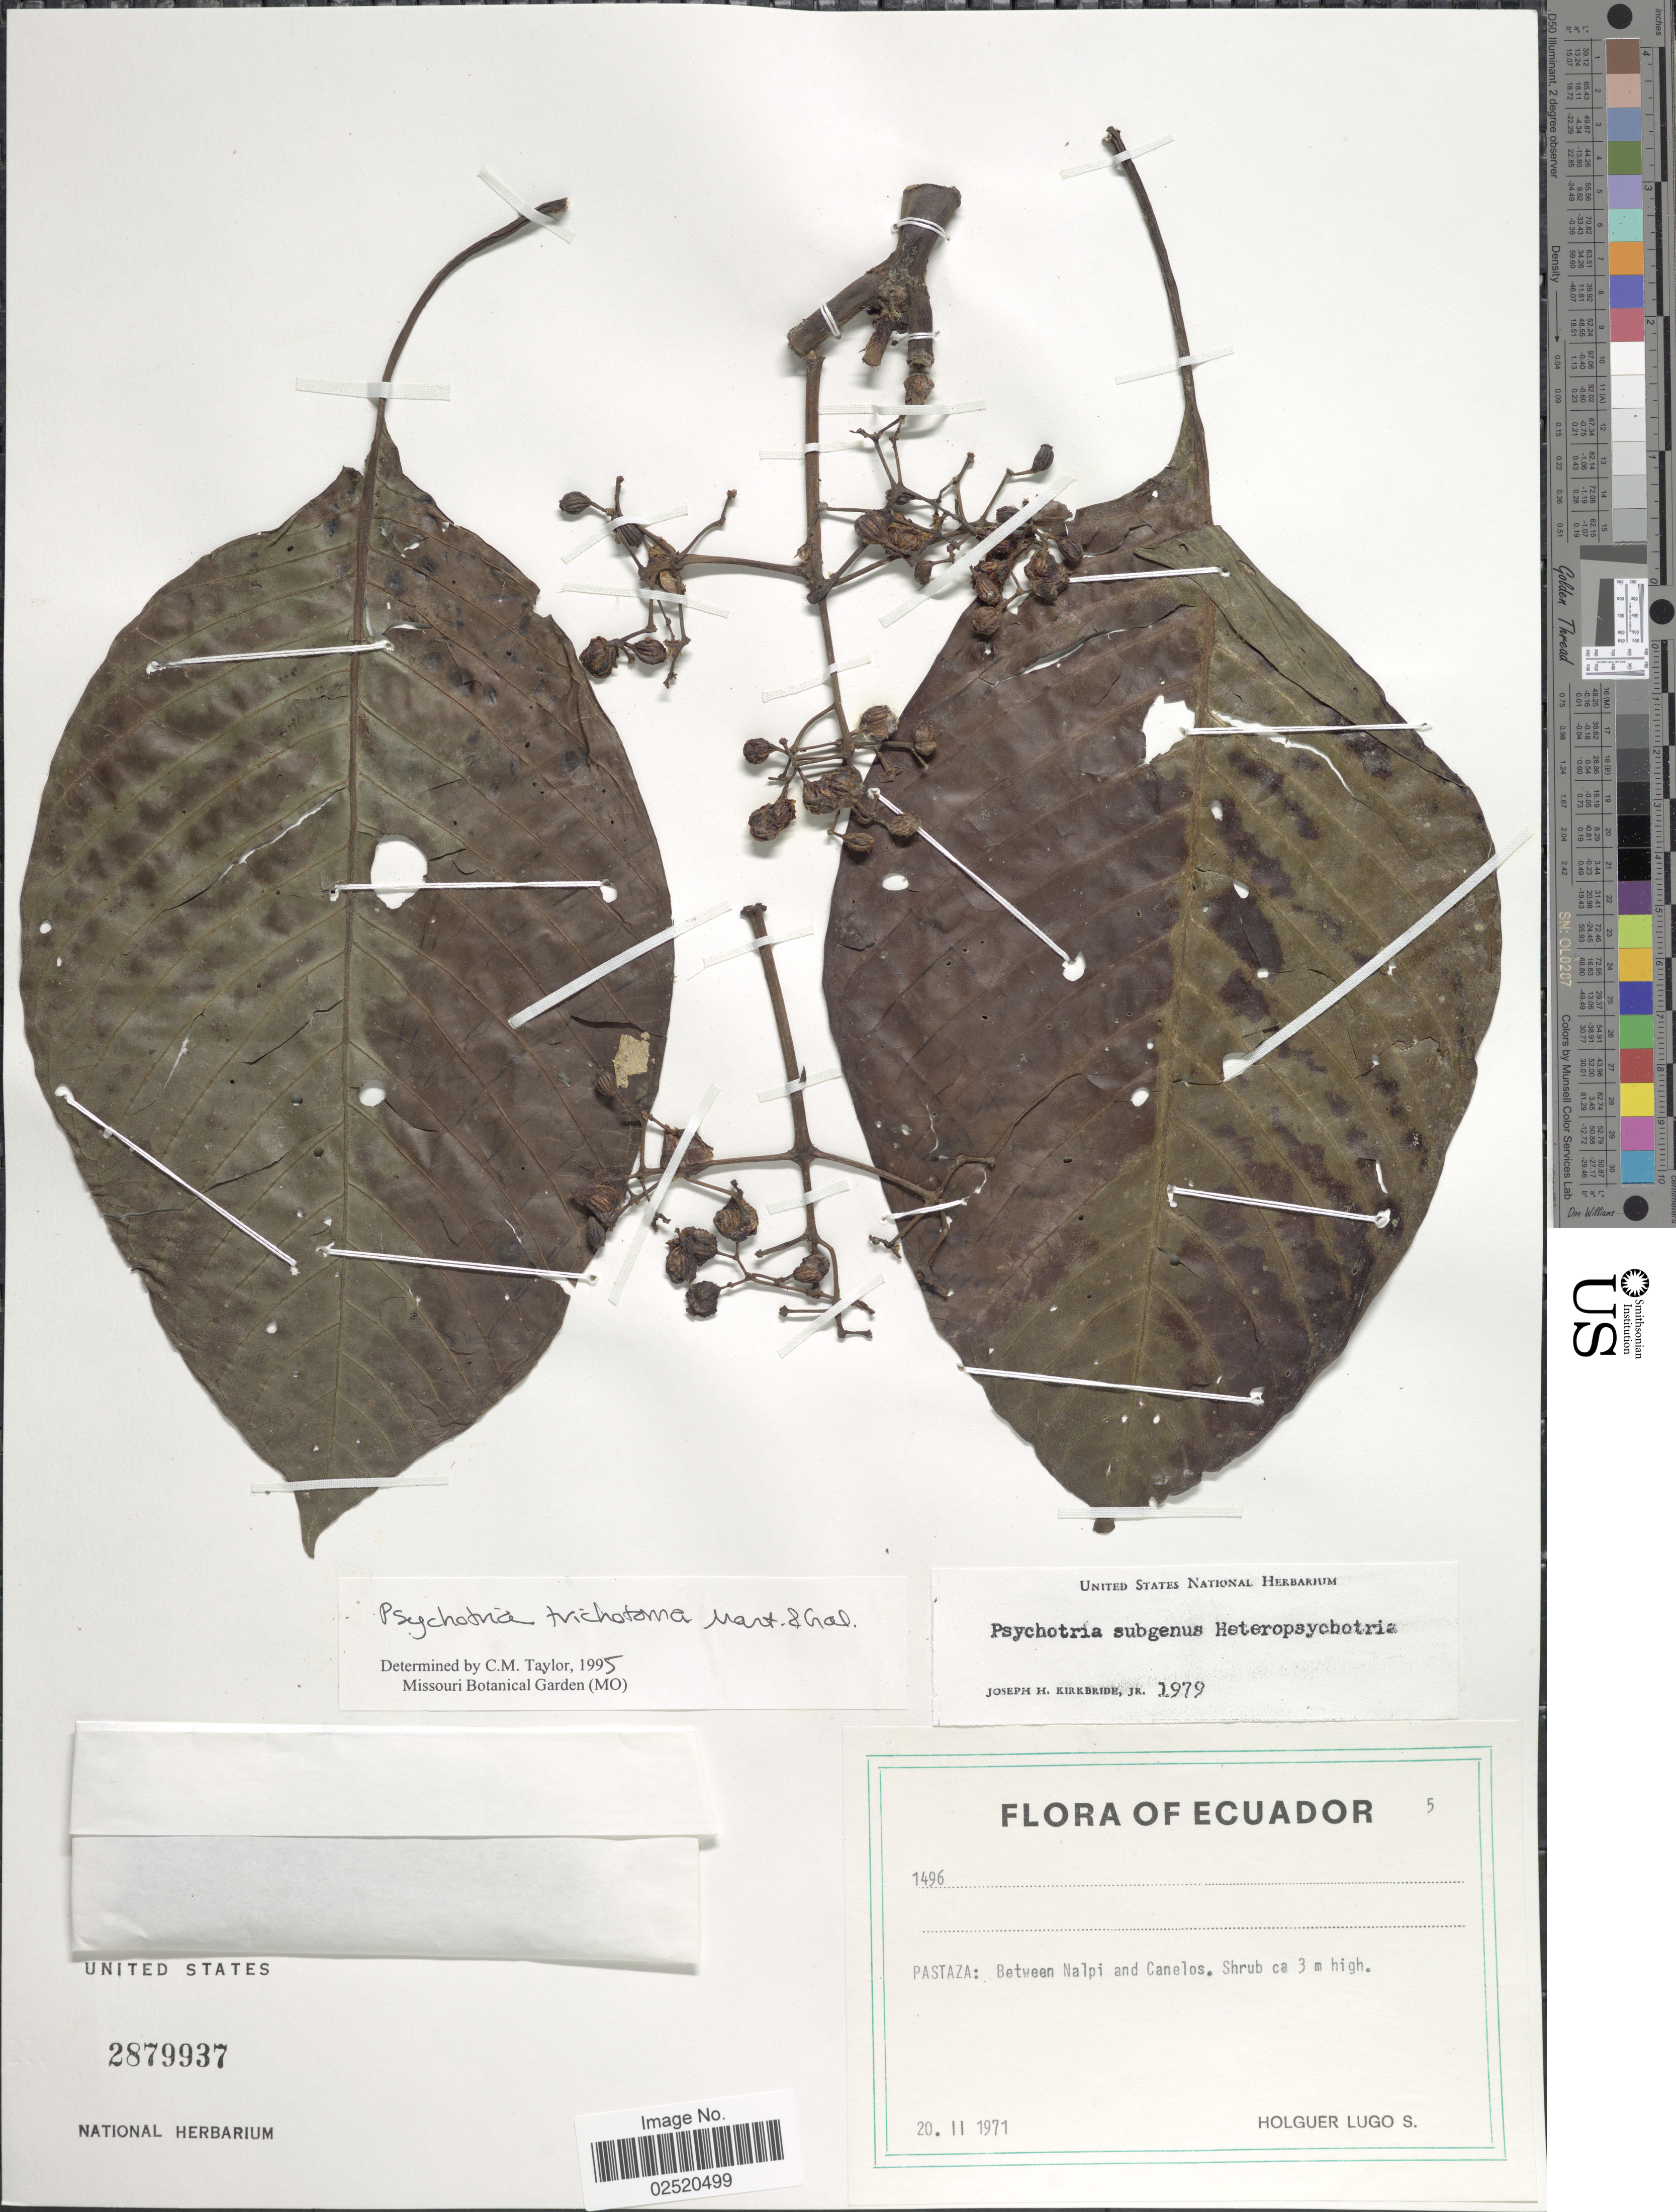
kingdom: Plantae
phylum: Tracheophyta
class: Magnoliopsida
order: Gentianales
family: Rubiaceae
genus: Psychotria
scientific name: Psychotria trichotoma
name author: M. Martens & Galeotti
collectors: H. Lugo S.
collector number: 1496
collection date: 1971-02-20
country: Ecuador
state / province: Pastaza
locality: Between Nalpi and Canelos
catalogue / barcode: US 2879937